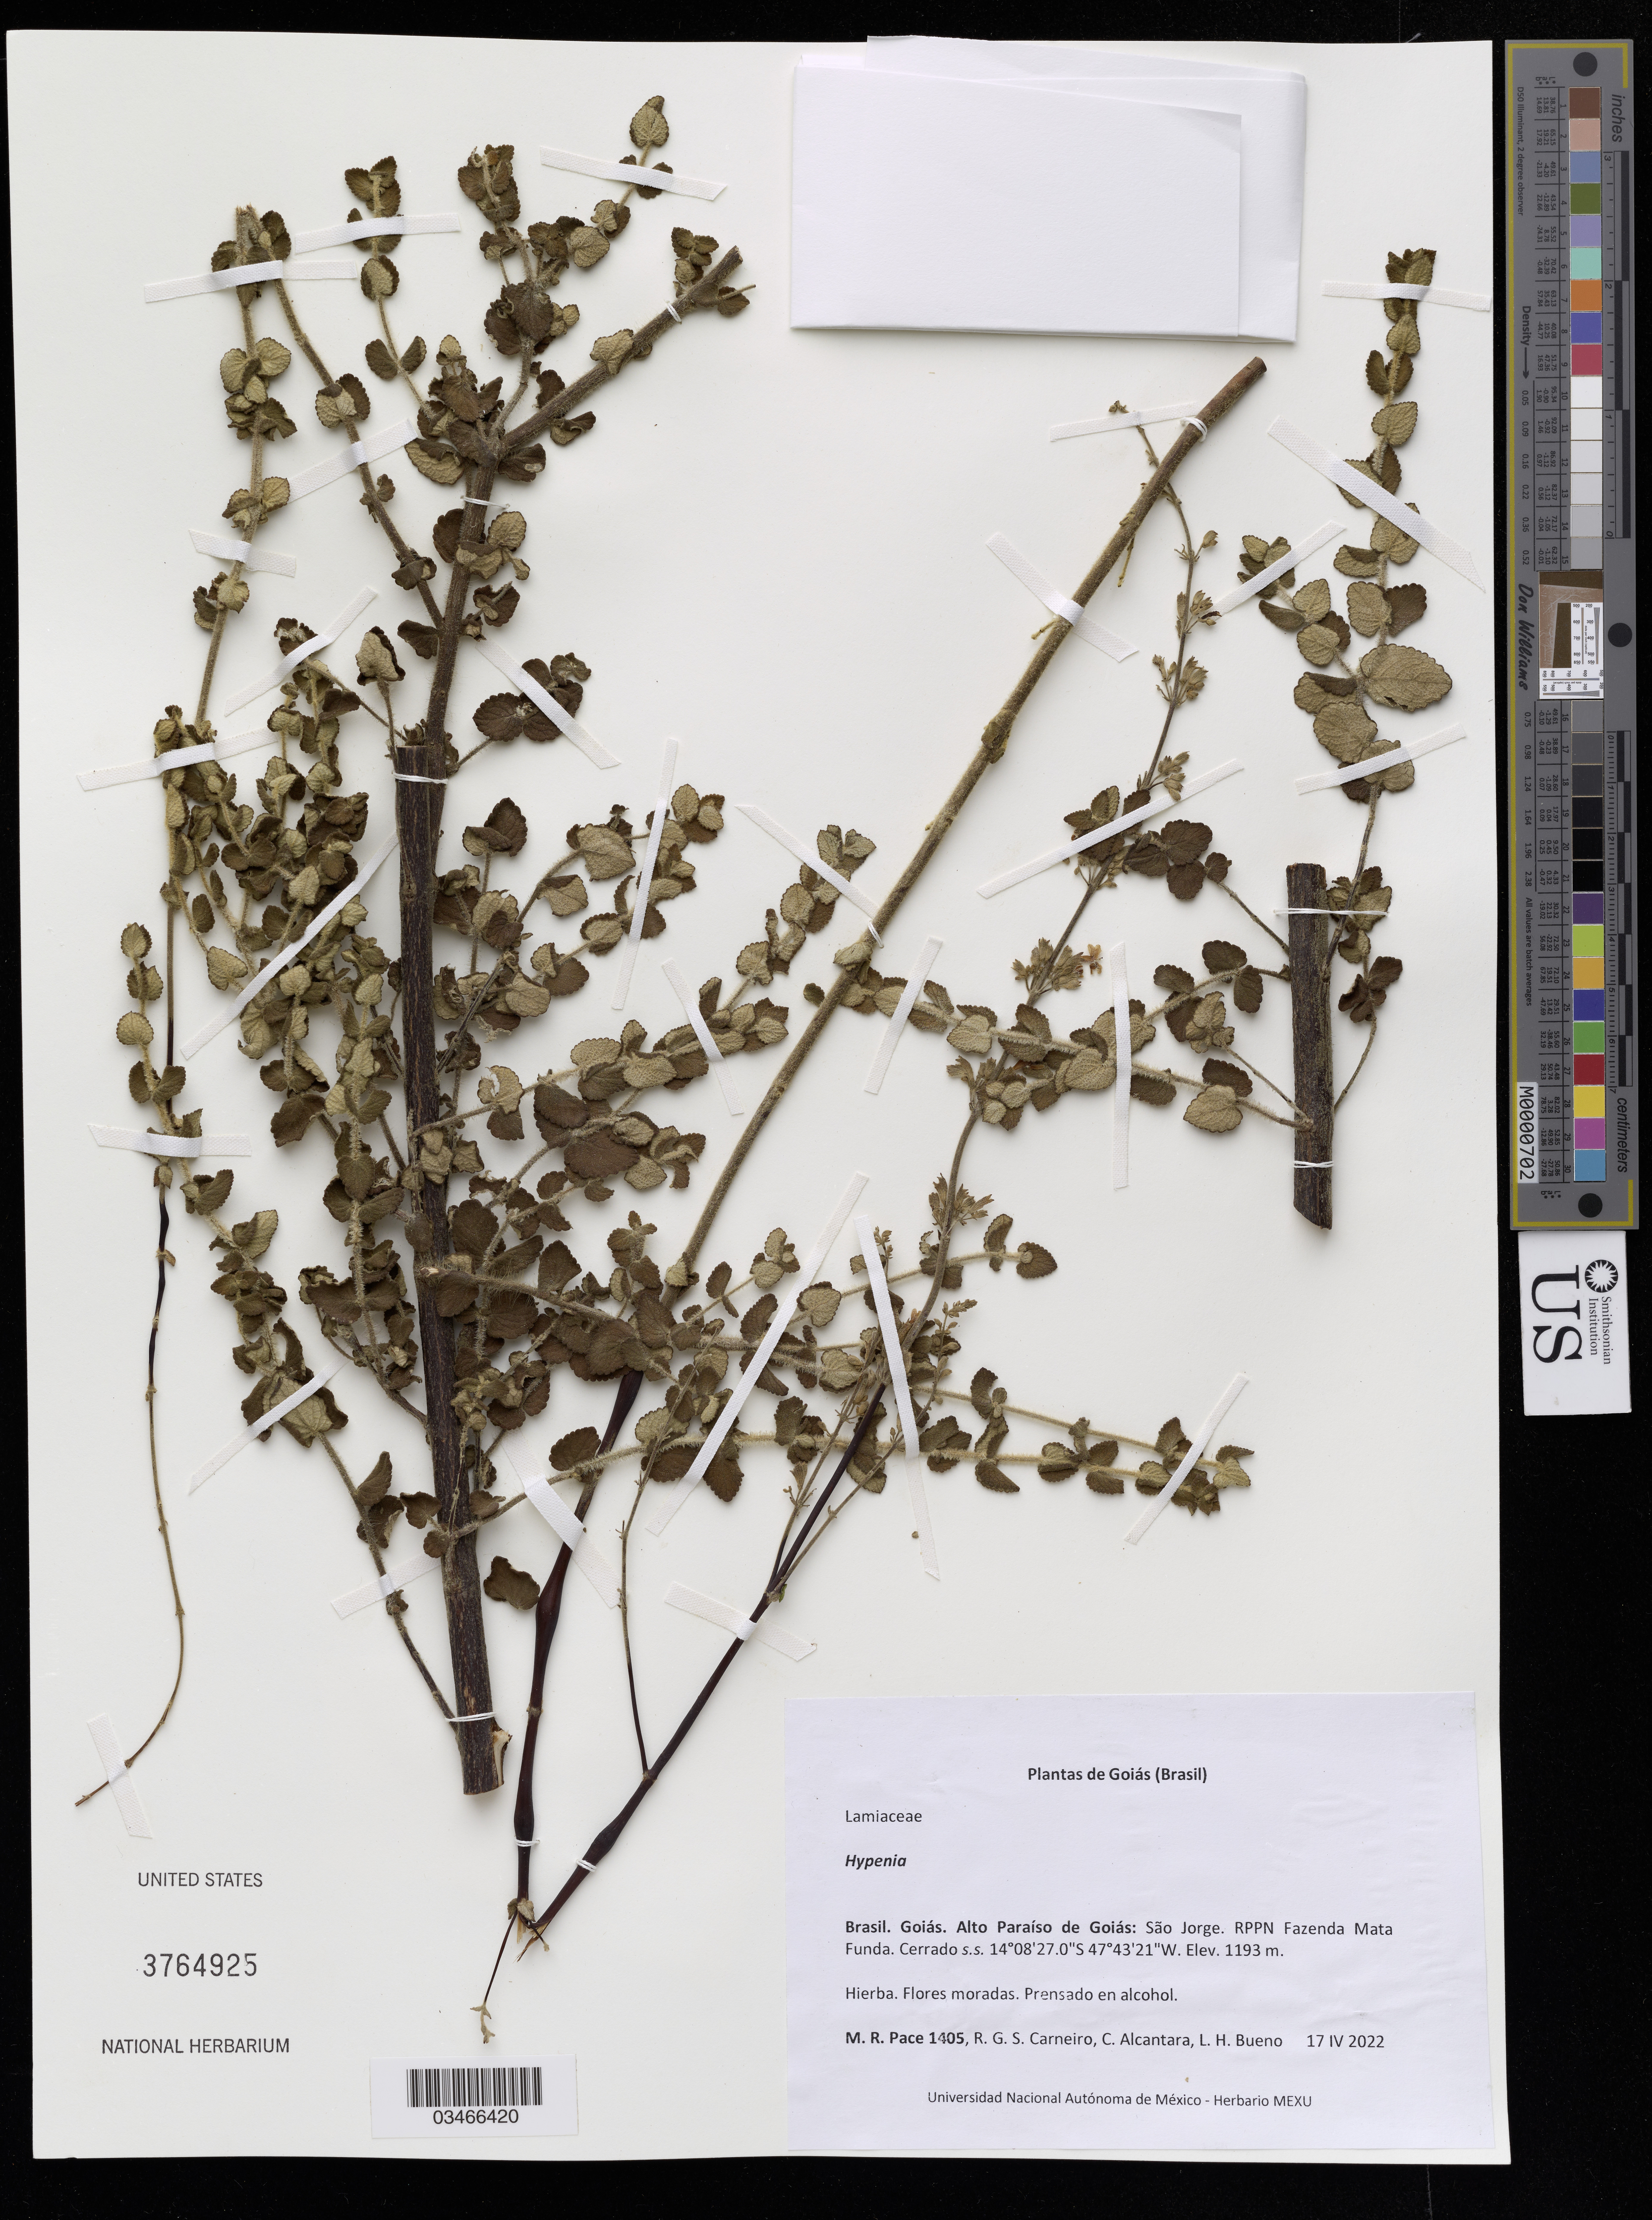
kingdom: Plantae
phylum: Tracheophyta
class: Magnoliopsida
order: Lamiales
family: Lamiaceae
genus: Hypenia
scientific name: Hypenia sp.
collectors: M. R. Pace, R. Carneiro & C. Alcantara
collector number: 1405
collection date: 2022-04-17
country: Brazil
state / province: Goiás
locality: Alto Paraíso de Goias: São Jorge, RPPN Fazenda Mata Funda, Cerrado.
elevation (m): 1193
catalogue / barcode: US 3764925